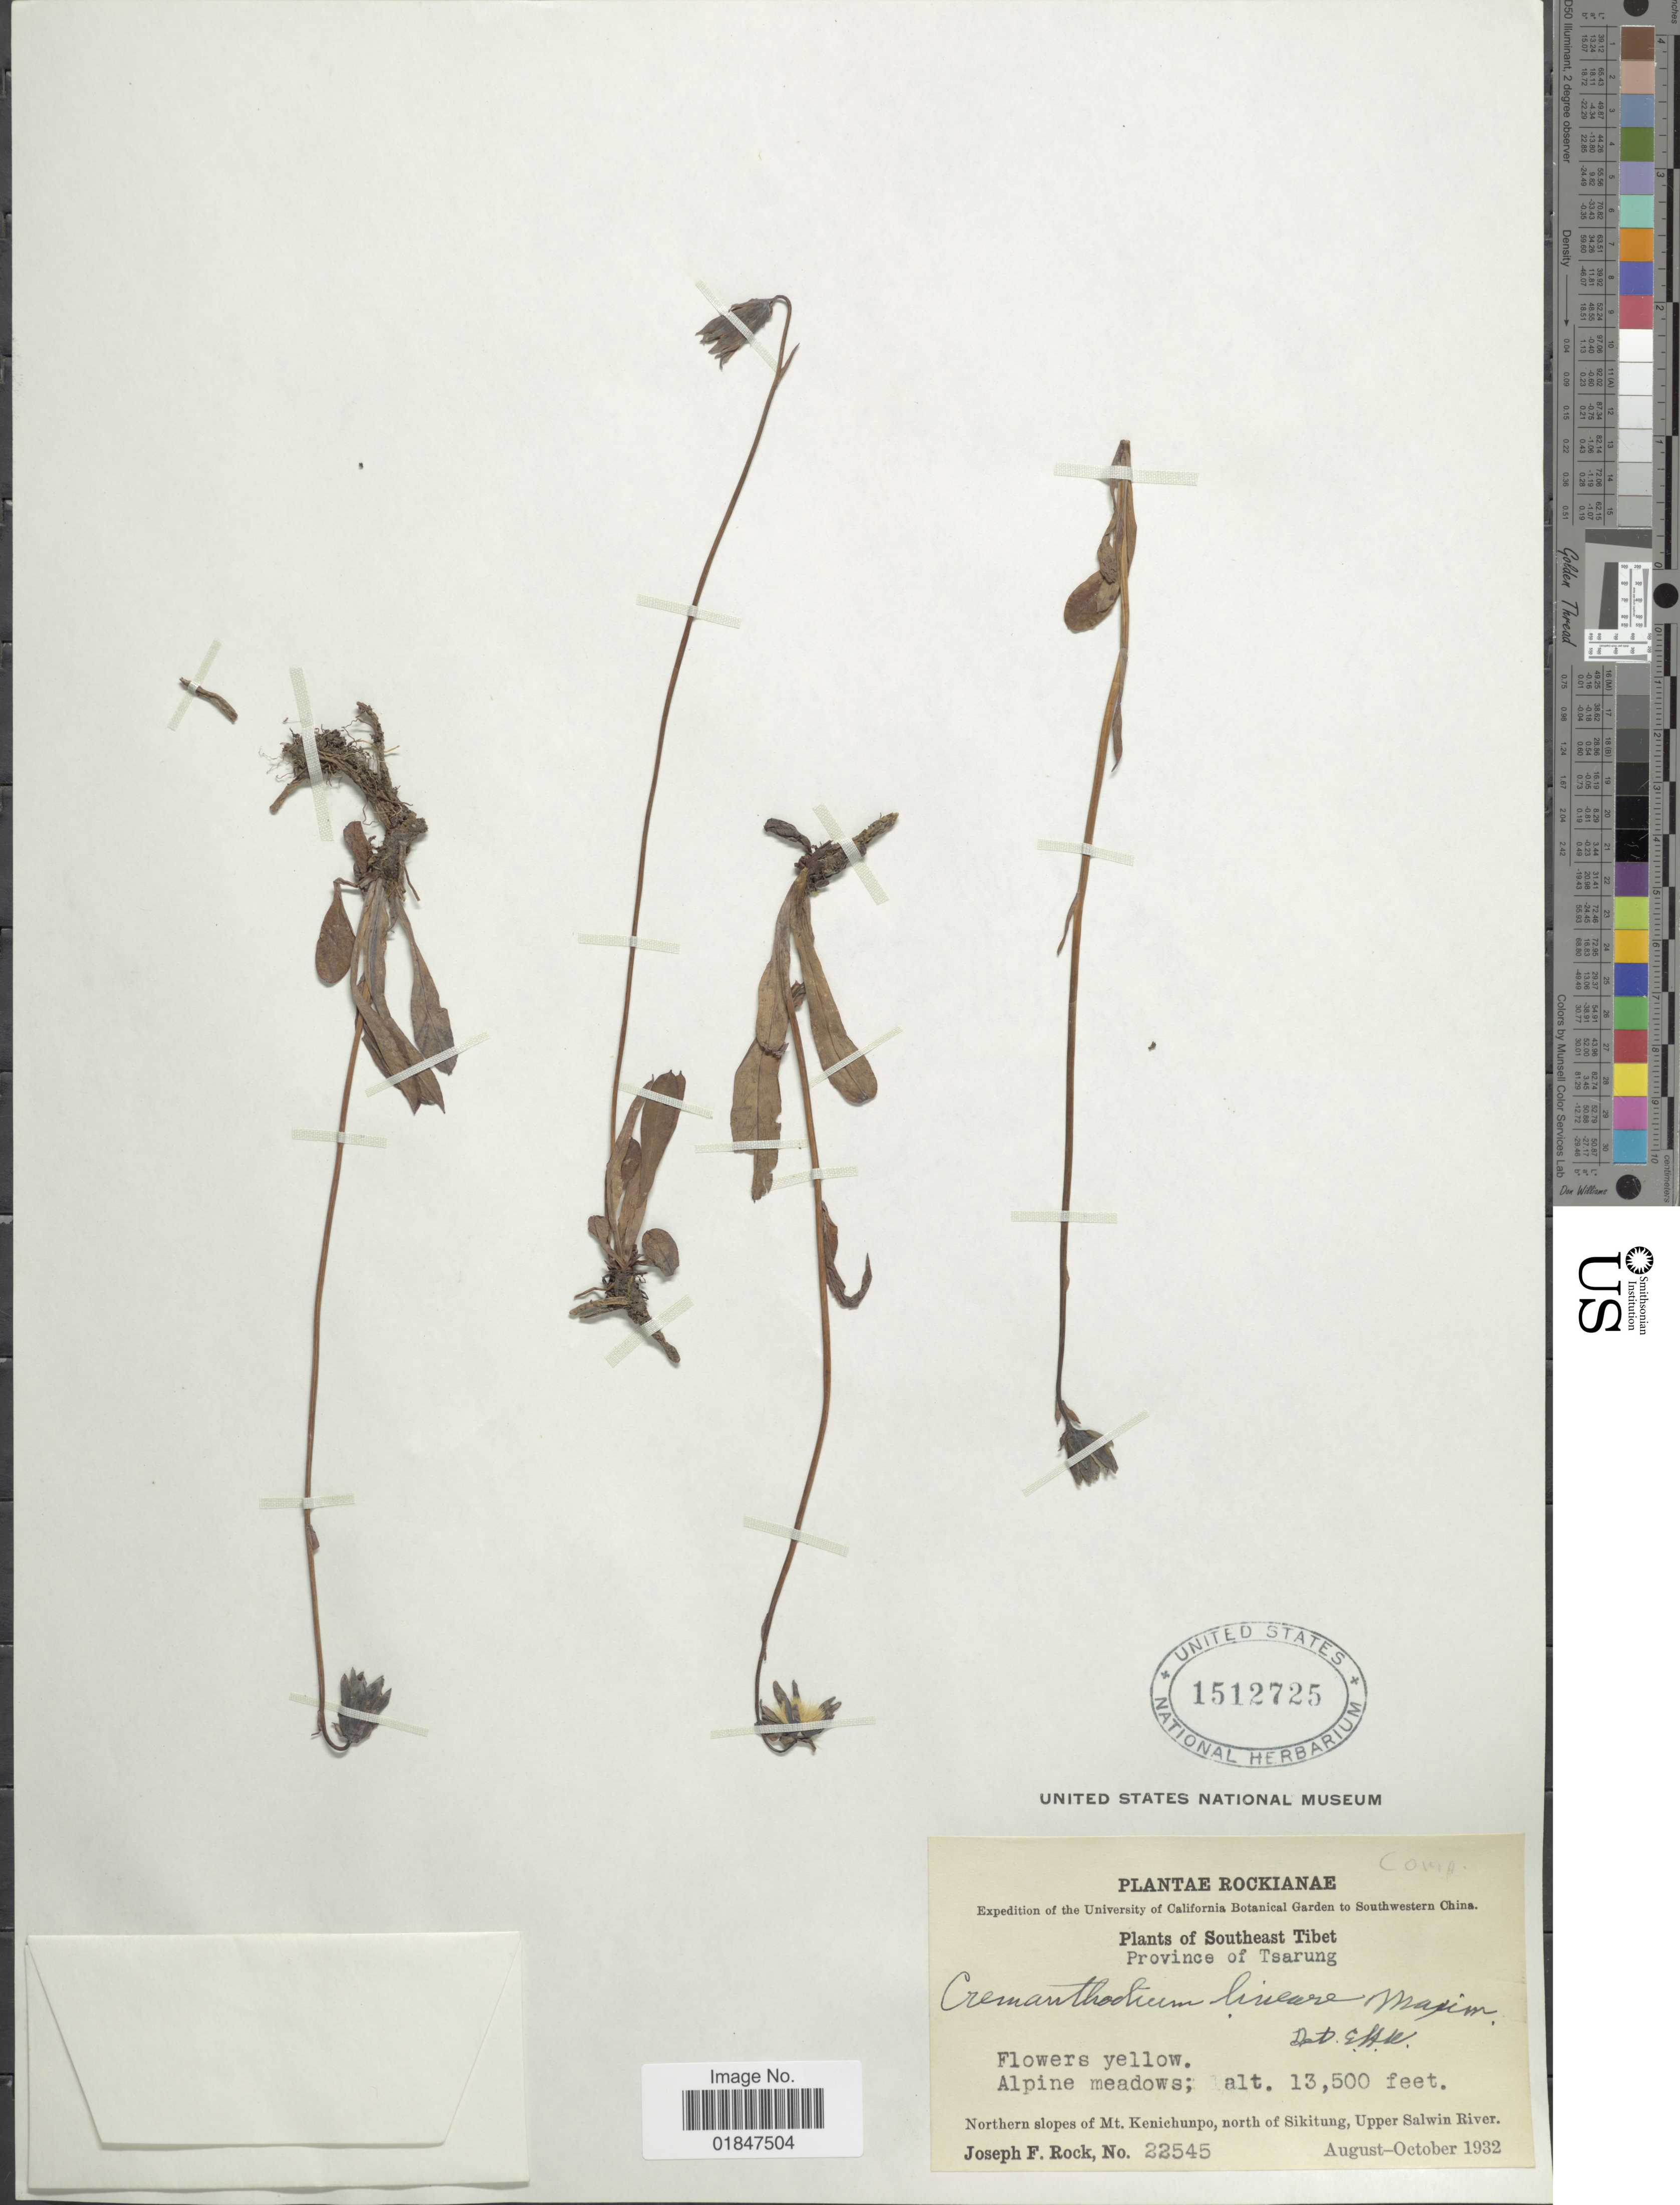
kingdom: Plantae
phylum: Tracheophyta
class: Magnoliopsida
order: Asterales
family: Asteraceae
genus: Cremanthodium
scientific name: Cremanthodium lineare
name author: Maxim.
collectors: J. F. Rock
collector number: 22545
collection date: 1932-08/1932-10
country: China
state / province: Xizang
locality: Southeast Tibet, Province of Tsarung, Northern slopes of Mt. Kenichunpo, north of Sikitung, Upper Salwin River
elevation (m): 4115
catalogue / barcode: US 1512725